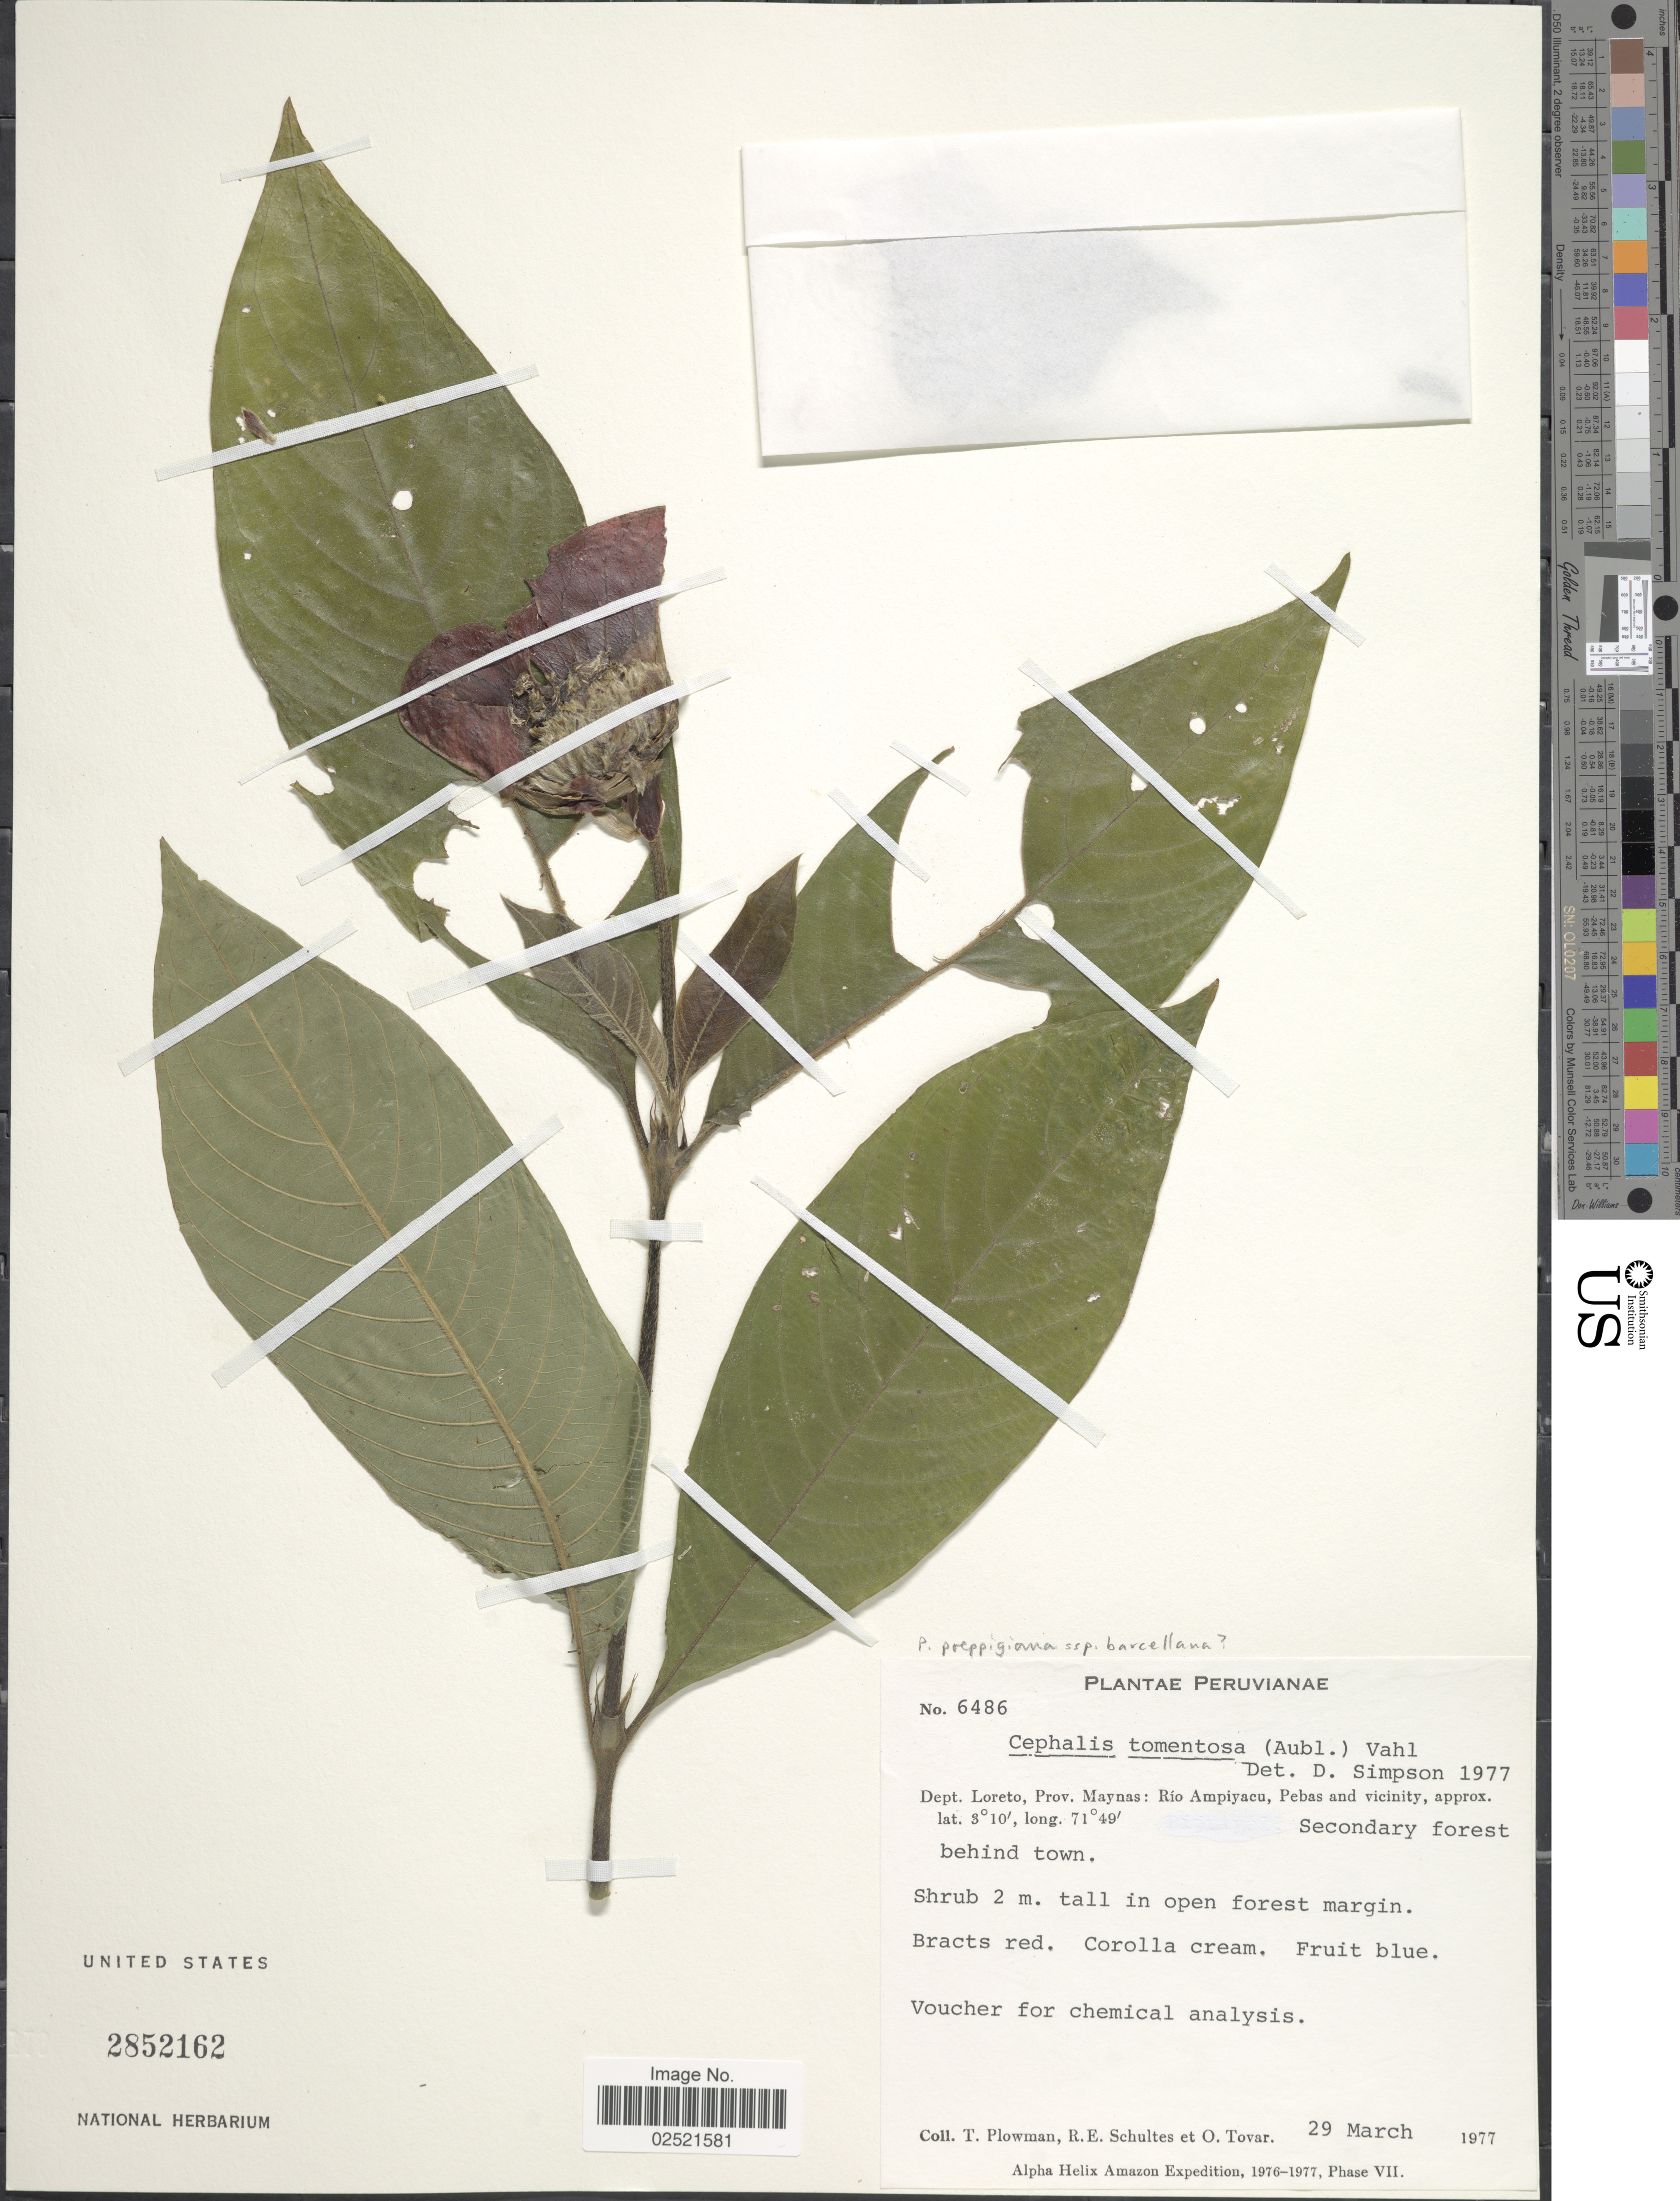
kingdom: Plantae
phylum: Tracheophyta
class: Magnoliopsida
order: Gentianales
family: Rubiaceae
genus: Psychotria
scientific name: Psychotria poeppigiana subsp. barcellana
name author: (Müll. Arg.) Steyerm.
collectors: T. Plowman, R. E. Schultes & Ó. Tovar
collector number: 6486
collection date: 1977-03-29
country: Peru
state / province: Loreto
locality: Prov. Maynas, Rio Ampiyacu, Pebas and Vicinity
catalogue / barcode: US 2852162